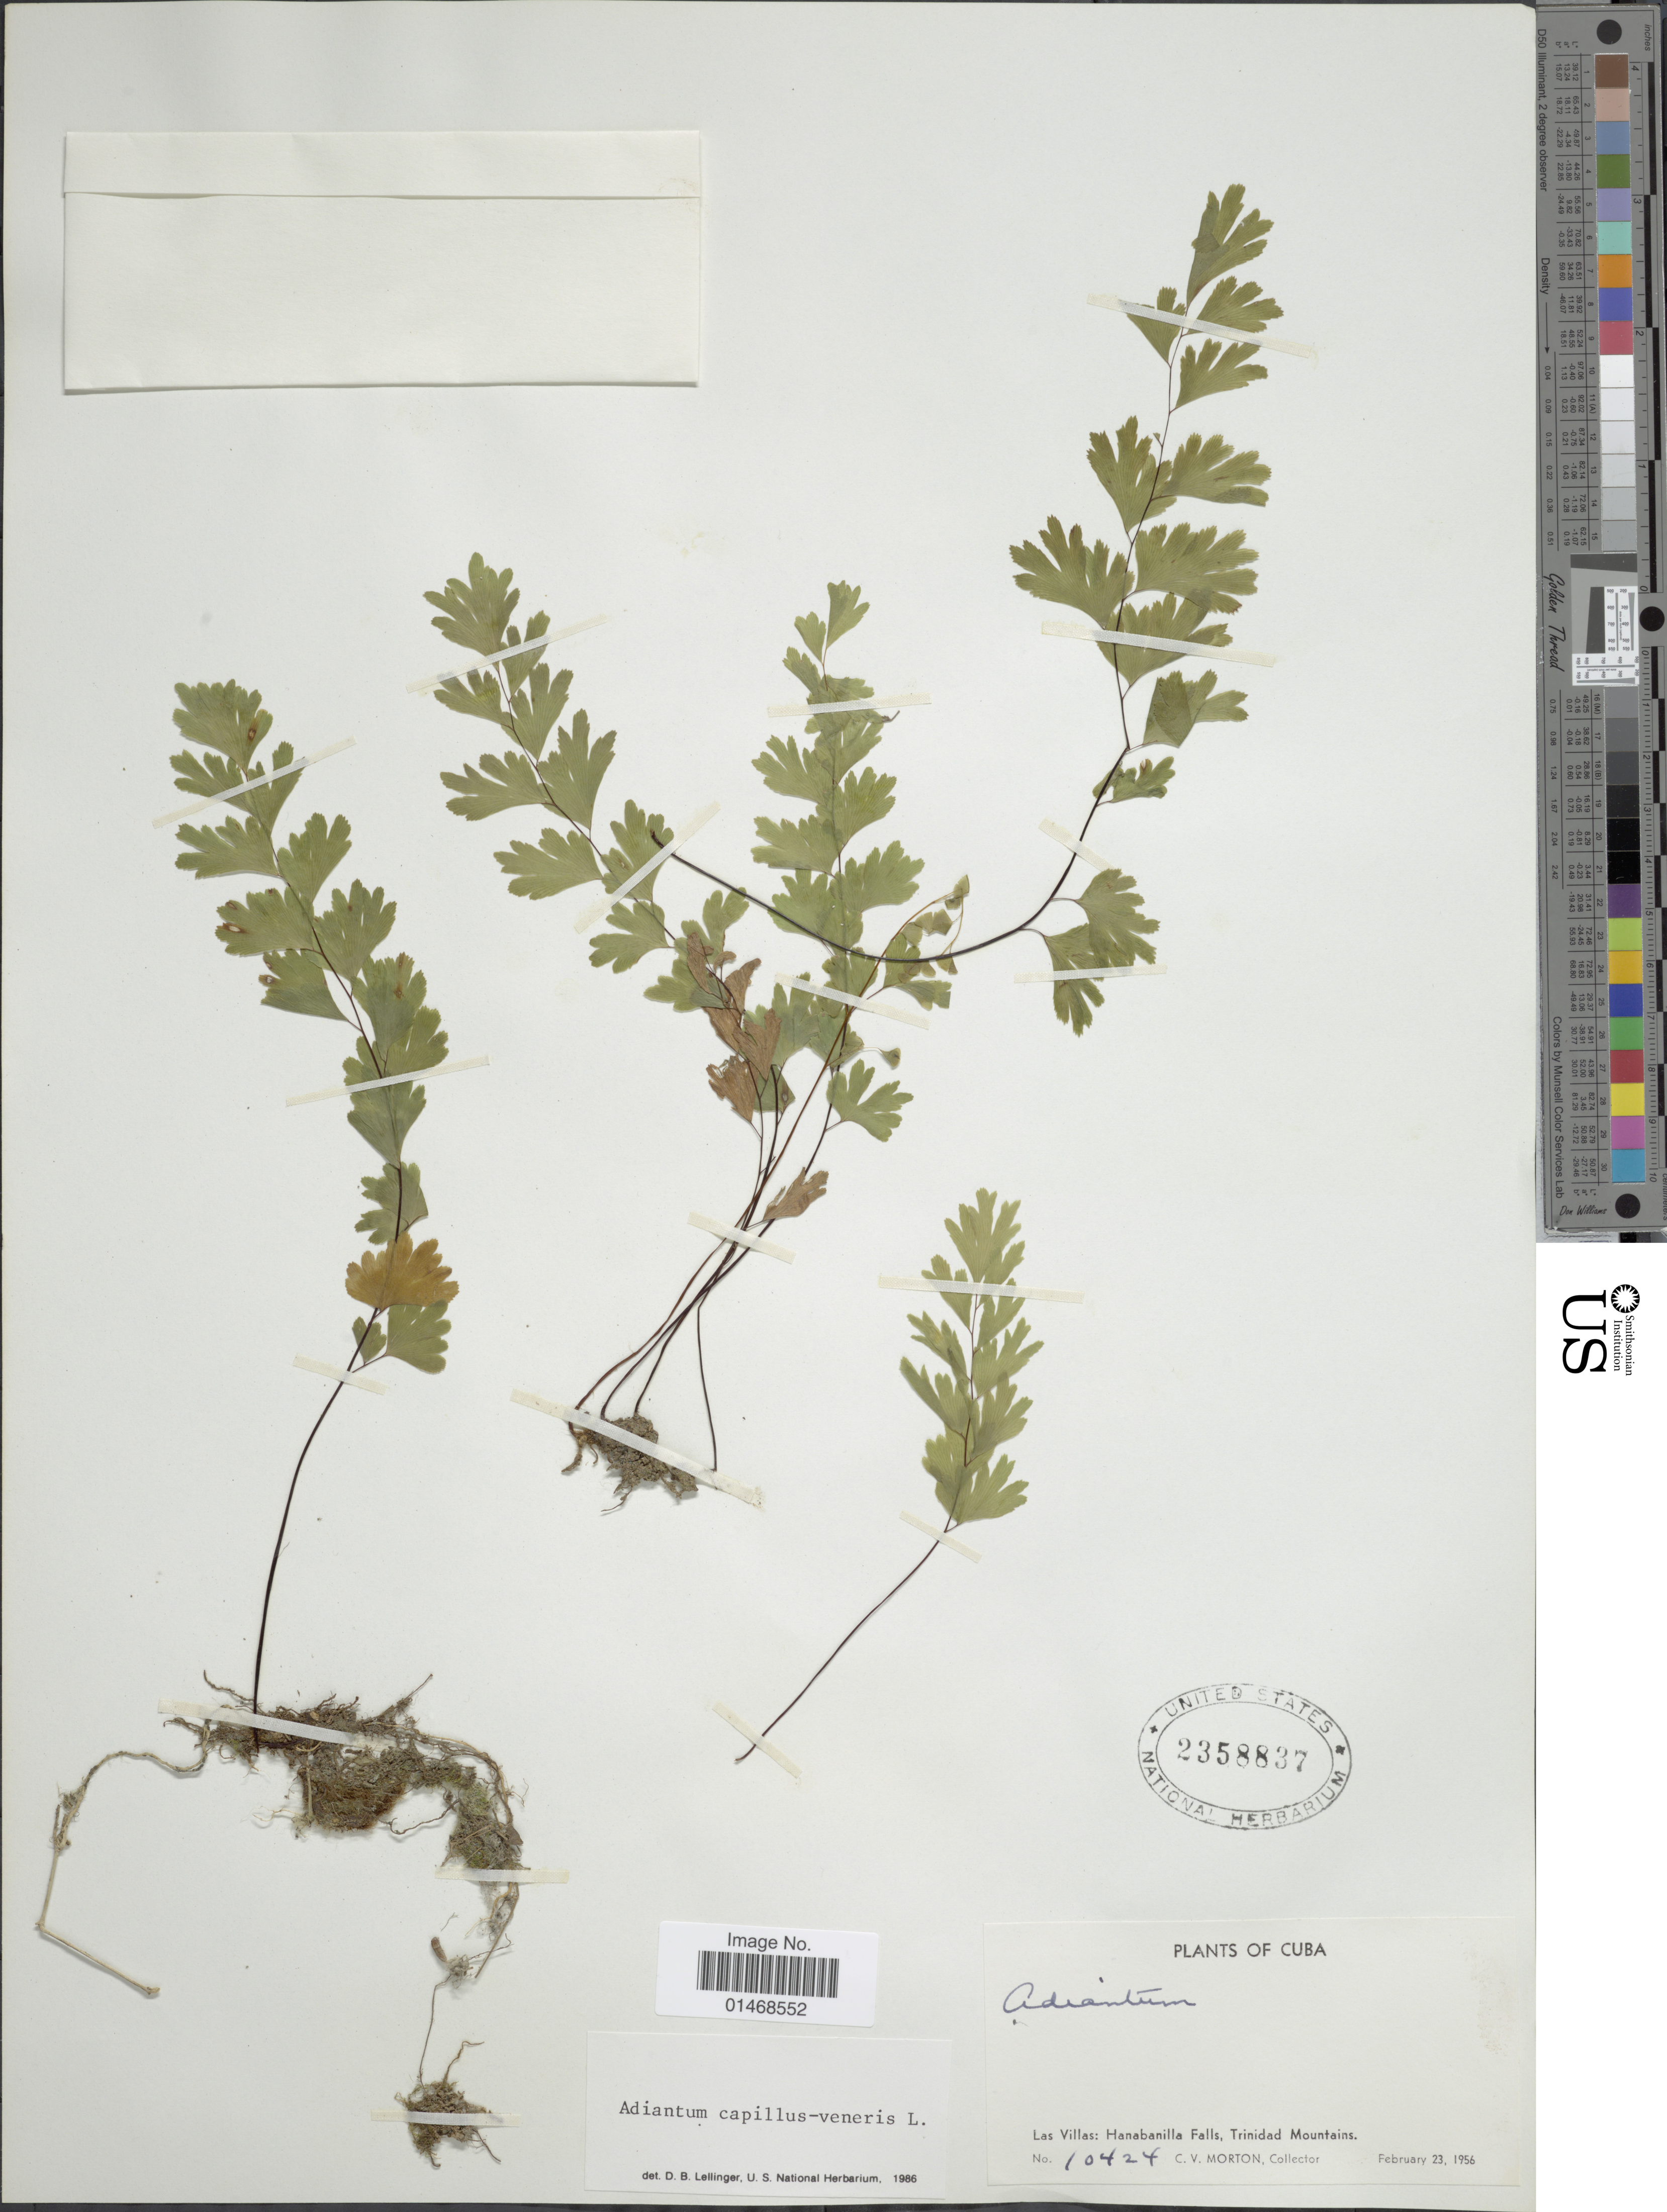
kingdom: Plantae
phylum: Tracheophyta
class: Polypodiopsida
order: Polypodiales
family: Pteridaceae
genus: Adiantum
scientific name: Adiantum capillus-veneris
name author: L.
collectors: C. V. Morton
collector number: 10424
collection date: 1956-02-23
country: Cuba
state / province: Las Villas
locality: Hanabanilla Falls, Trinidad Mountains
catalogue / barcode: US 2358837